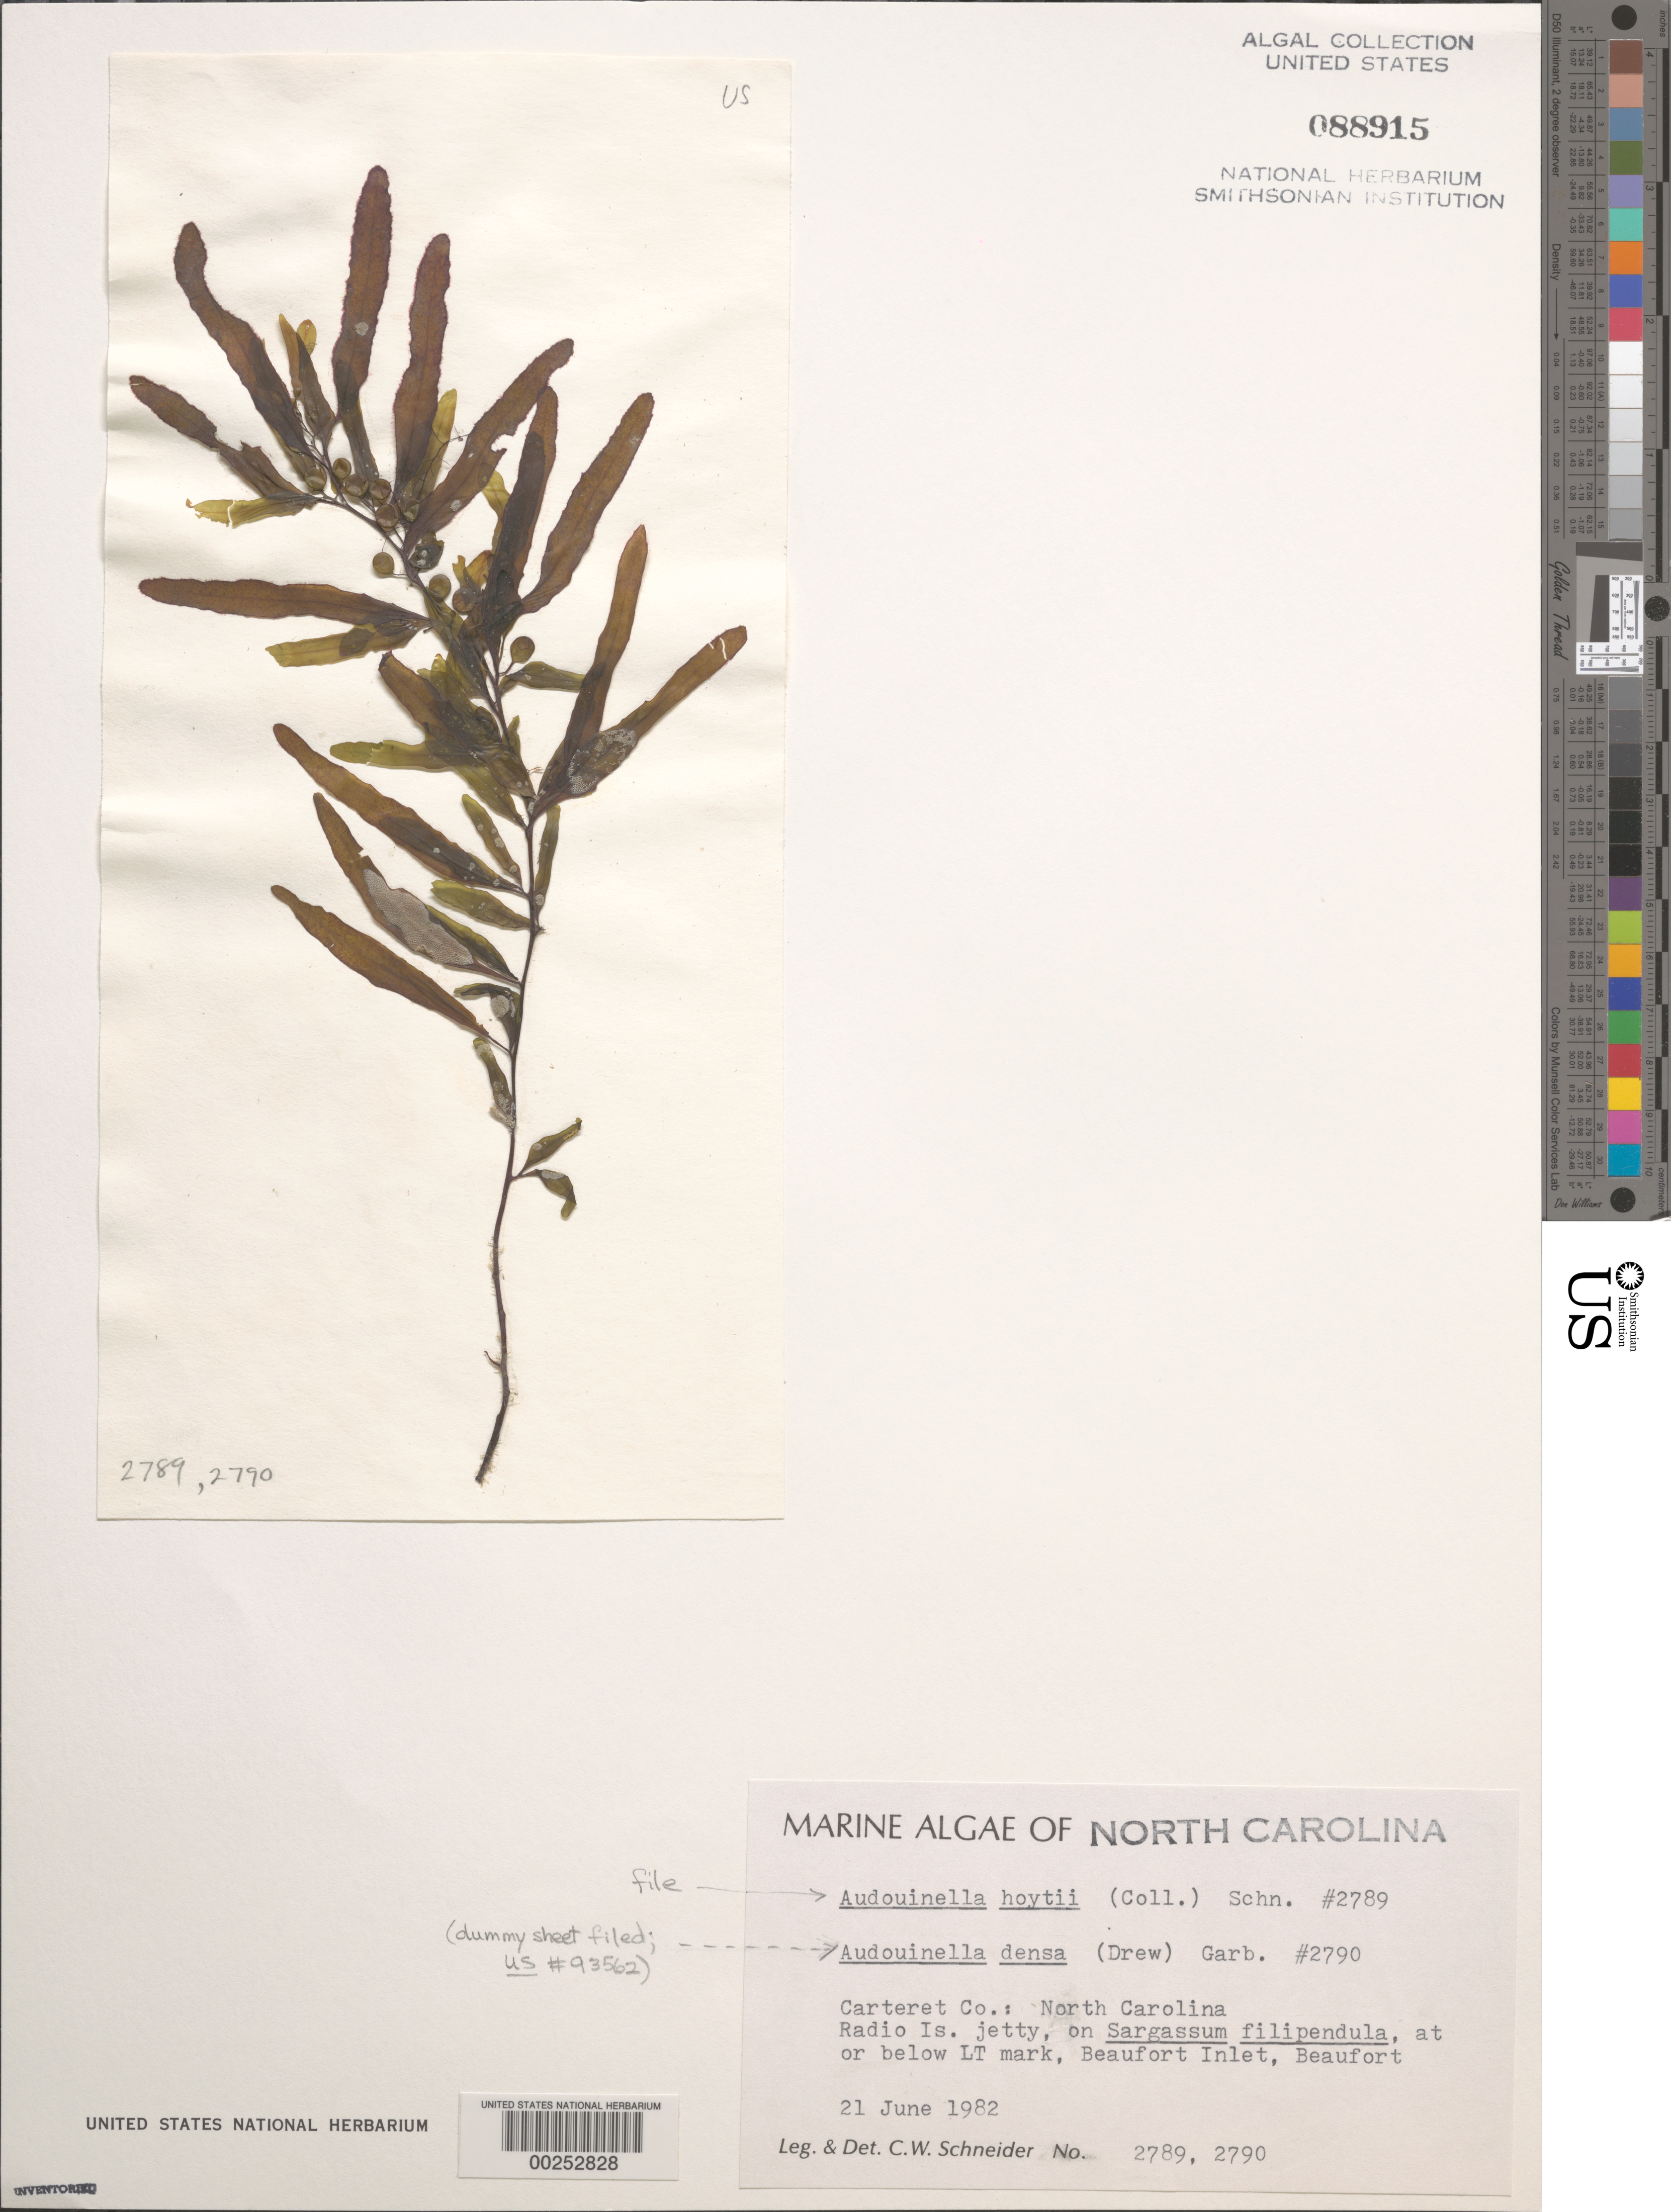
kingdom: Plantae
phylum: Rhodophyta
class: Florideophyceae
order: Acrochaetiales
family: Acrochaetiaceae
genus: Acrochaetium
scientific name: Acrochaetium hoytii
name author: Collins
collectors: C. W. Schneider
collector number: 2789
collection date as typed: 21 Jun 1982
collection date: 1982-06-21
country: United States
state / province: North Carolina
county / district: Carteret County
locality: Beaufort, Beaufort Inlet, Radio Island jetty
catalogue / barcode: US 88915